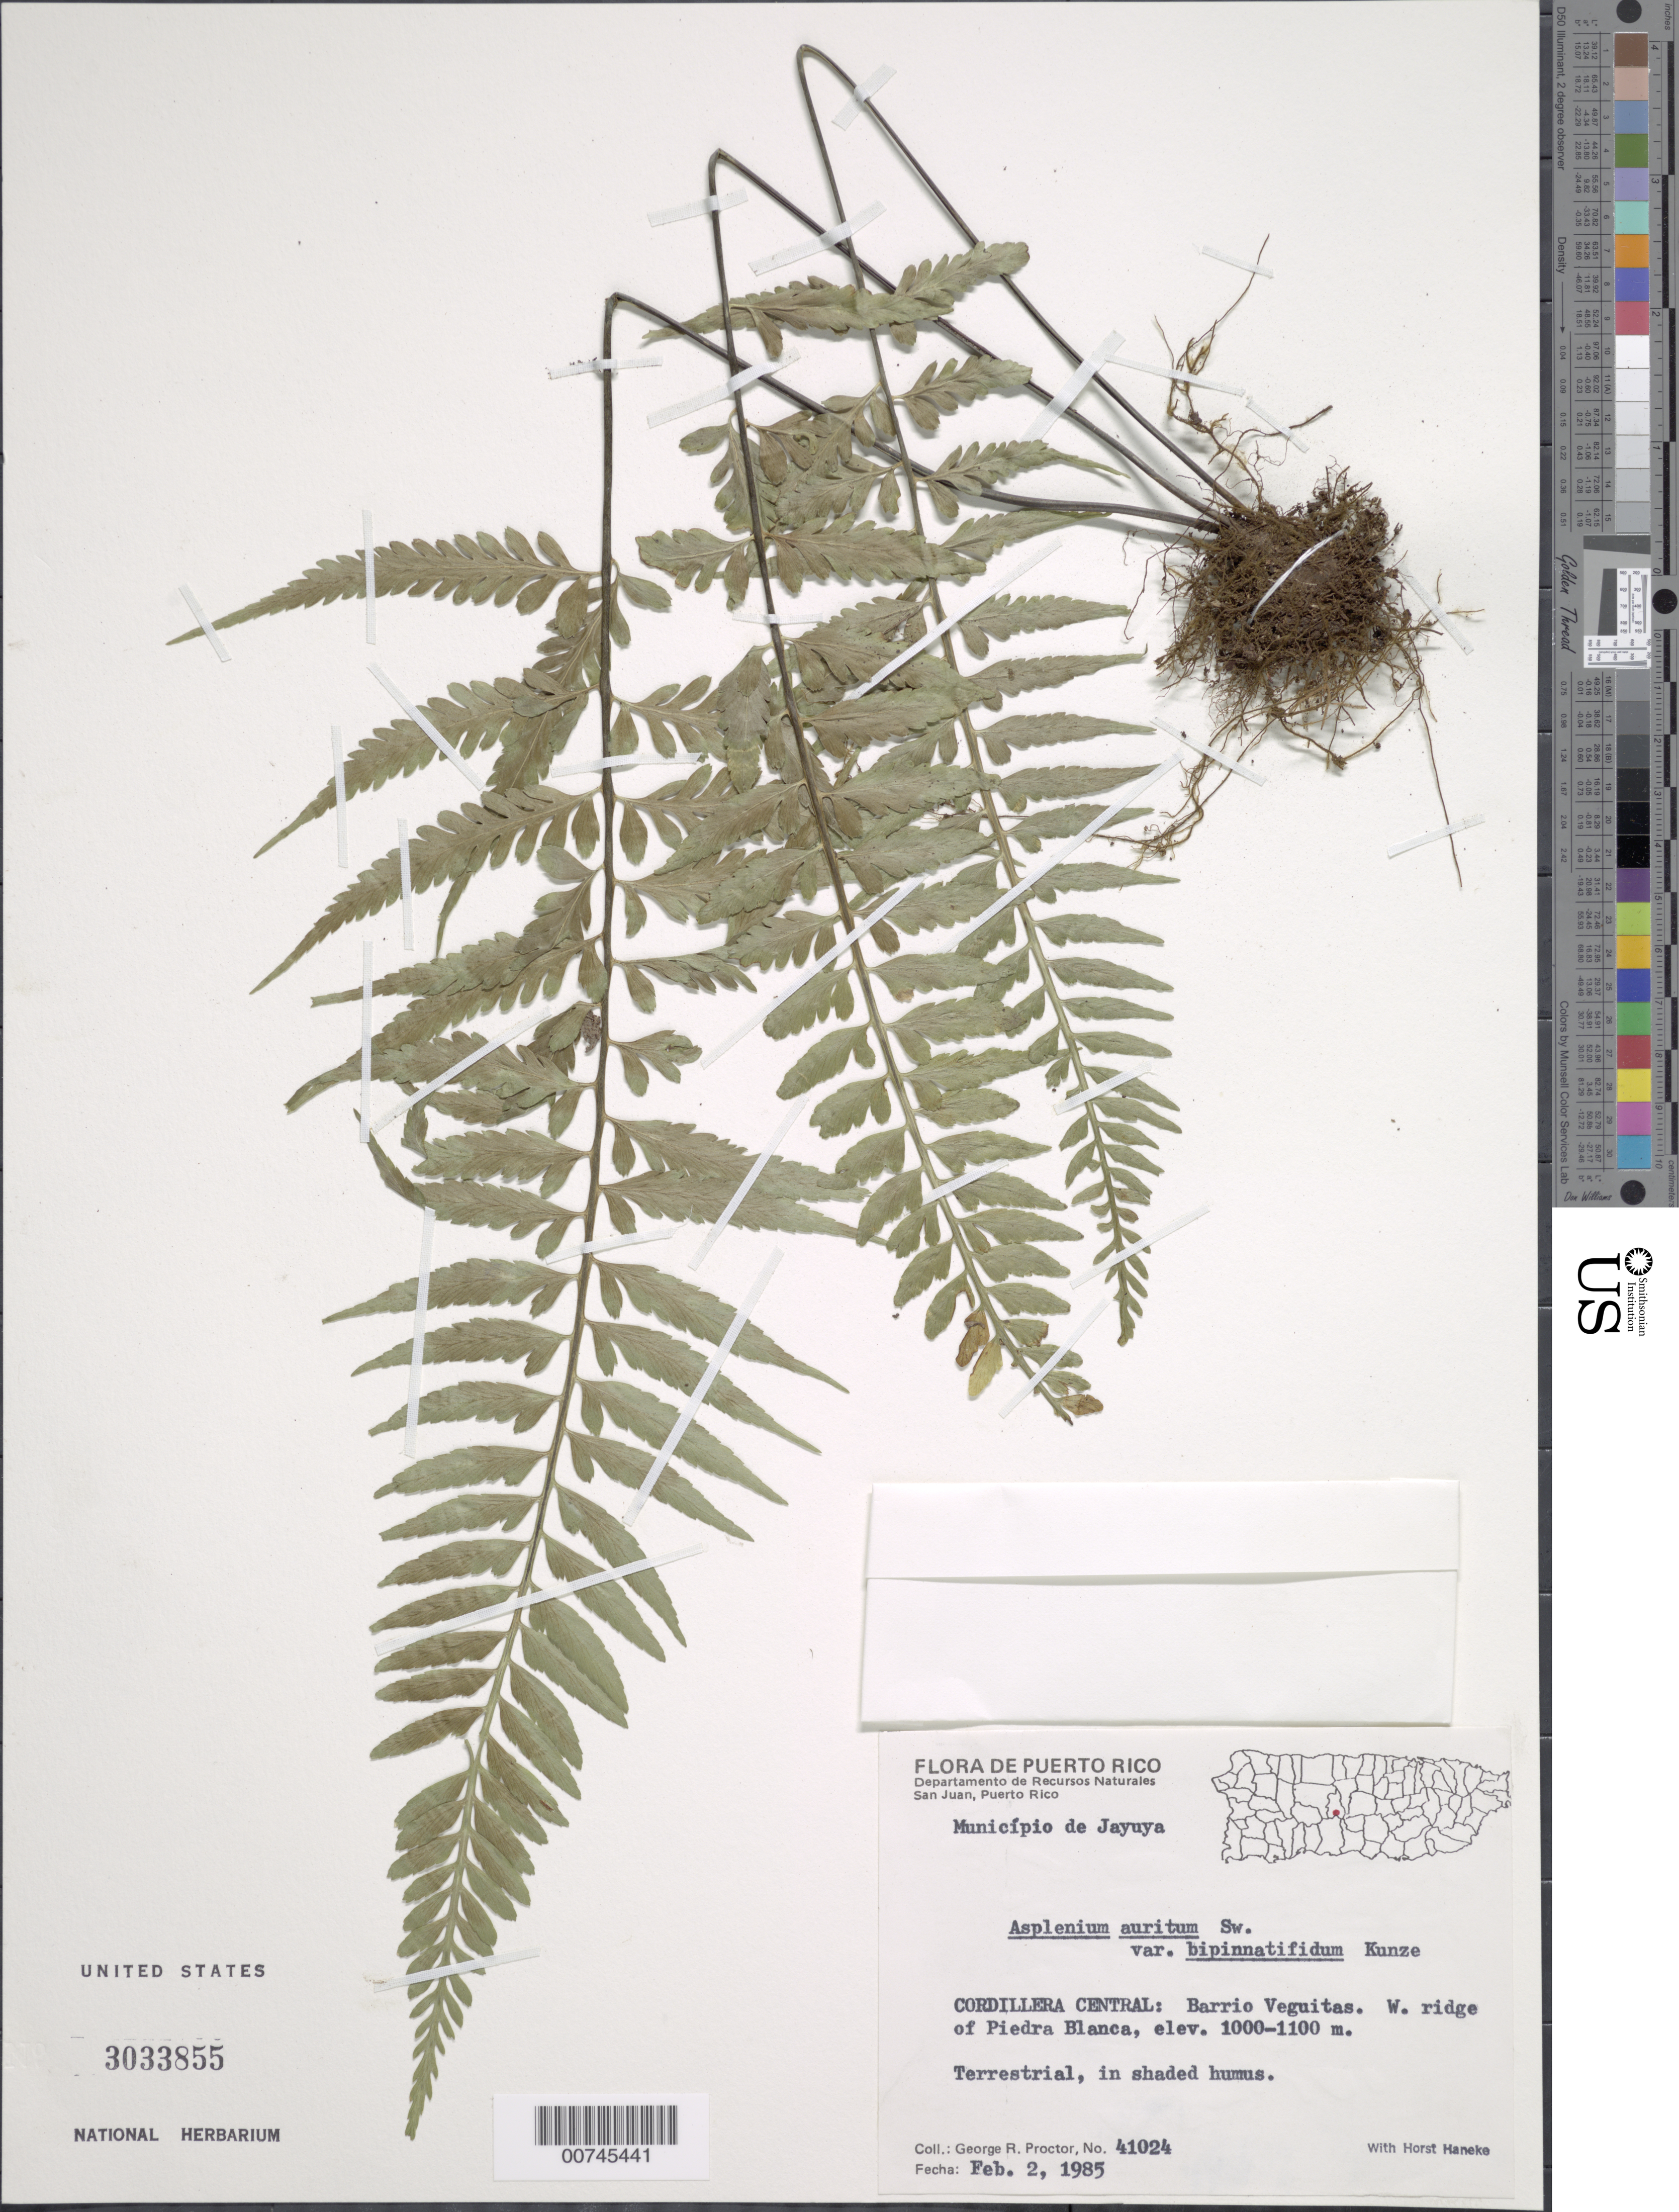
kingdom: Plantae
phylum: Tracheophyta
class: Polypodiopsida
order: Polypodiales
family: Aspleniaceae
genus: Asplenium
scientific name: Asplenium auritum var. bipinnatifidum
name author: Kunze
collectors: G. R. Proctor & H. Haneke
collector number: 41024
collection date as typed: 02 Feb 1985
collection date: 1985-02-02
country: Puerto Rico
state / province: Jayuya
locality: Cordillera Central: Barrio Veguitas. W ridge of Piedra Blanca. Municipio de Jayuya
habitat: In shaded humus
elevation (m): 1000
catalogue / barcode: US 3033855